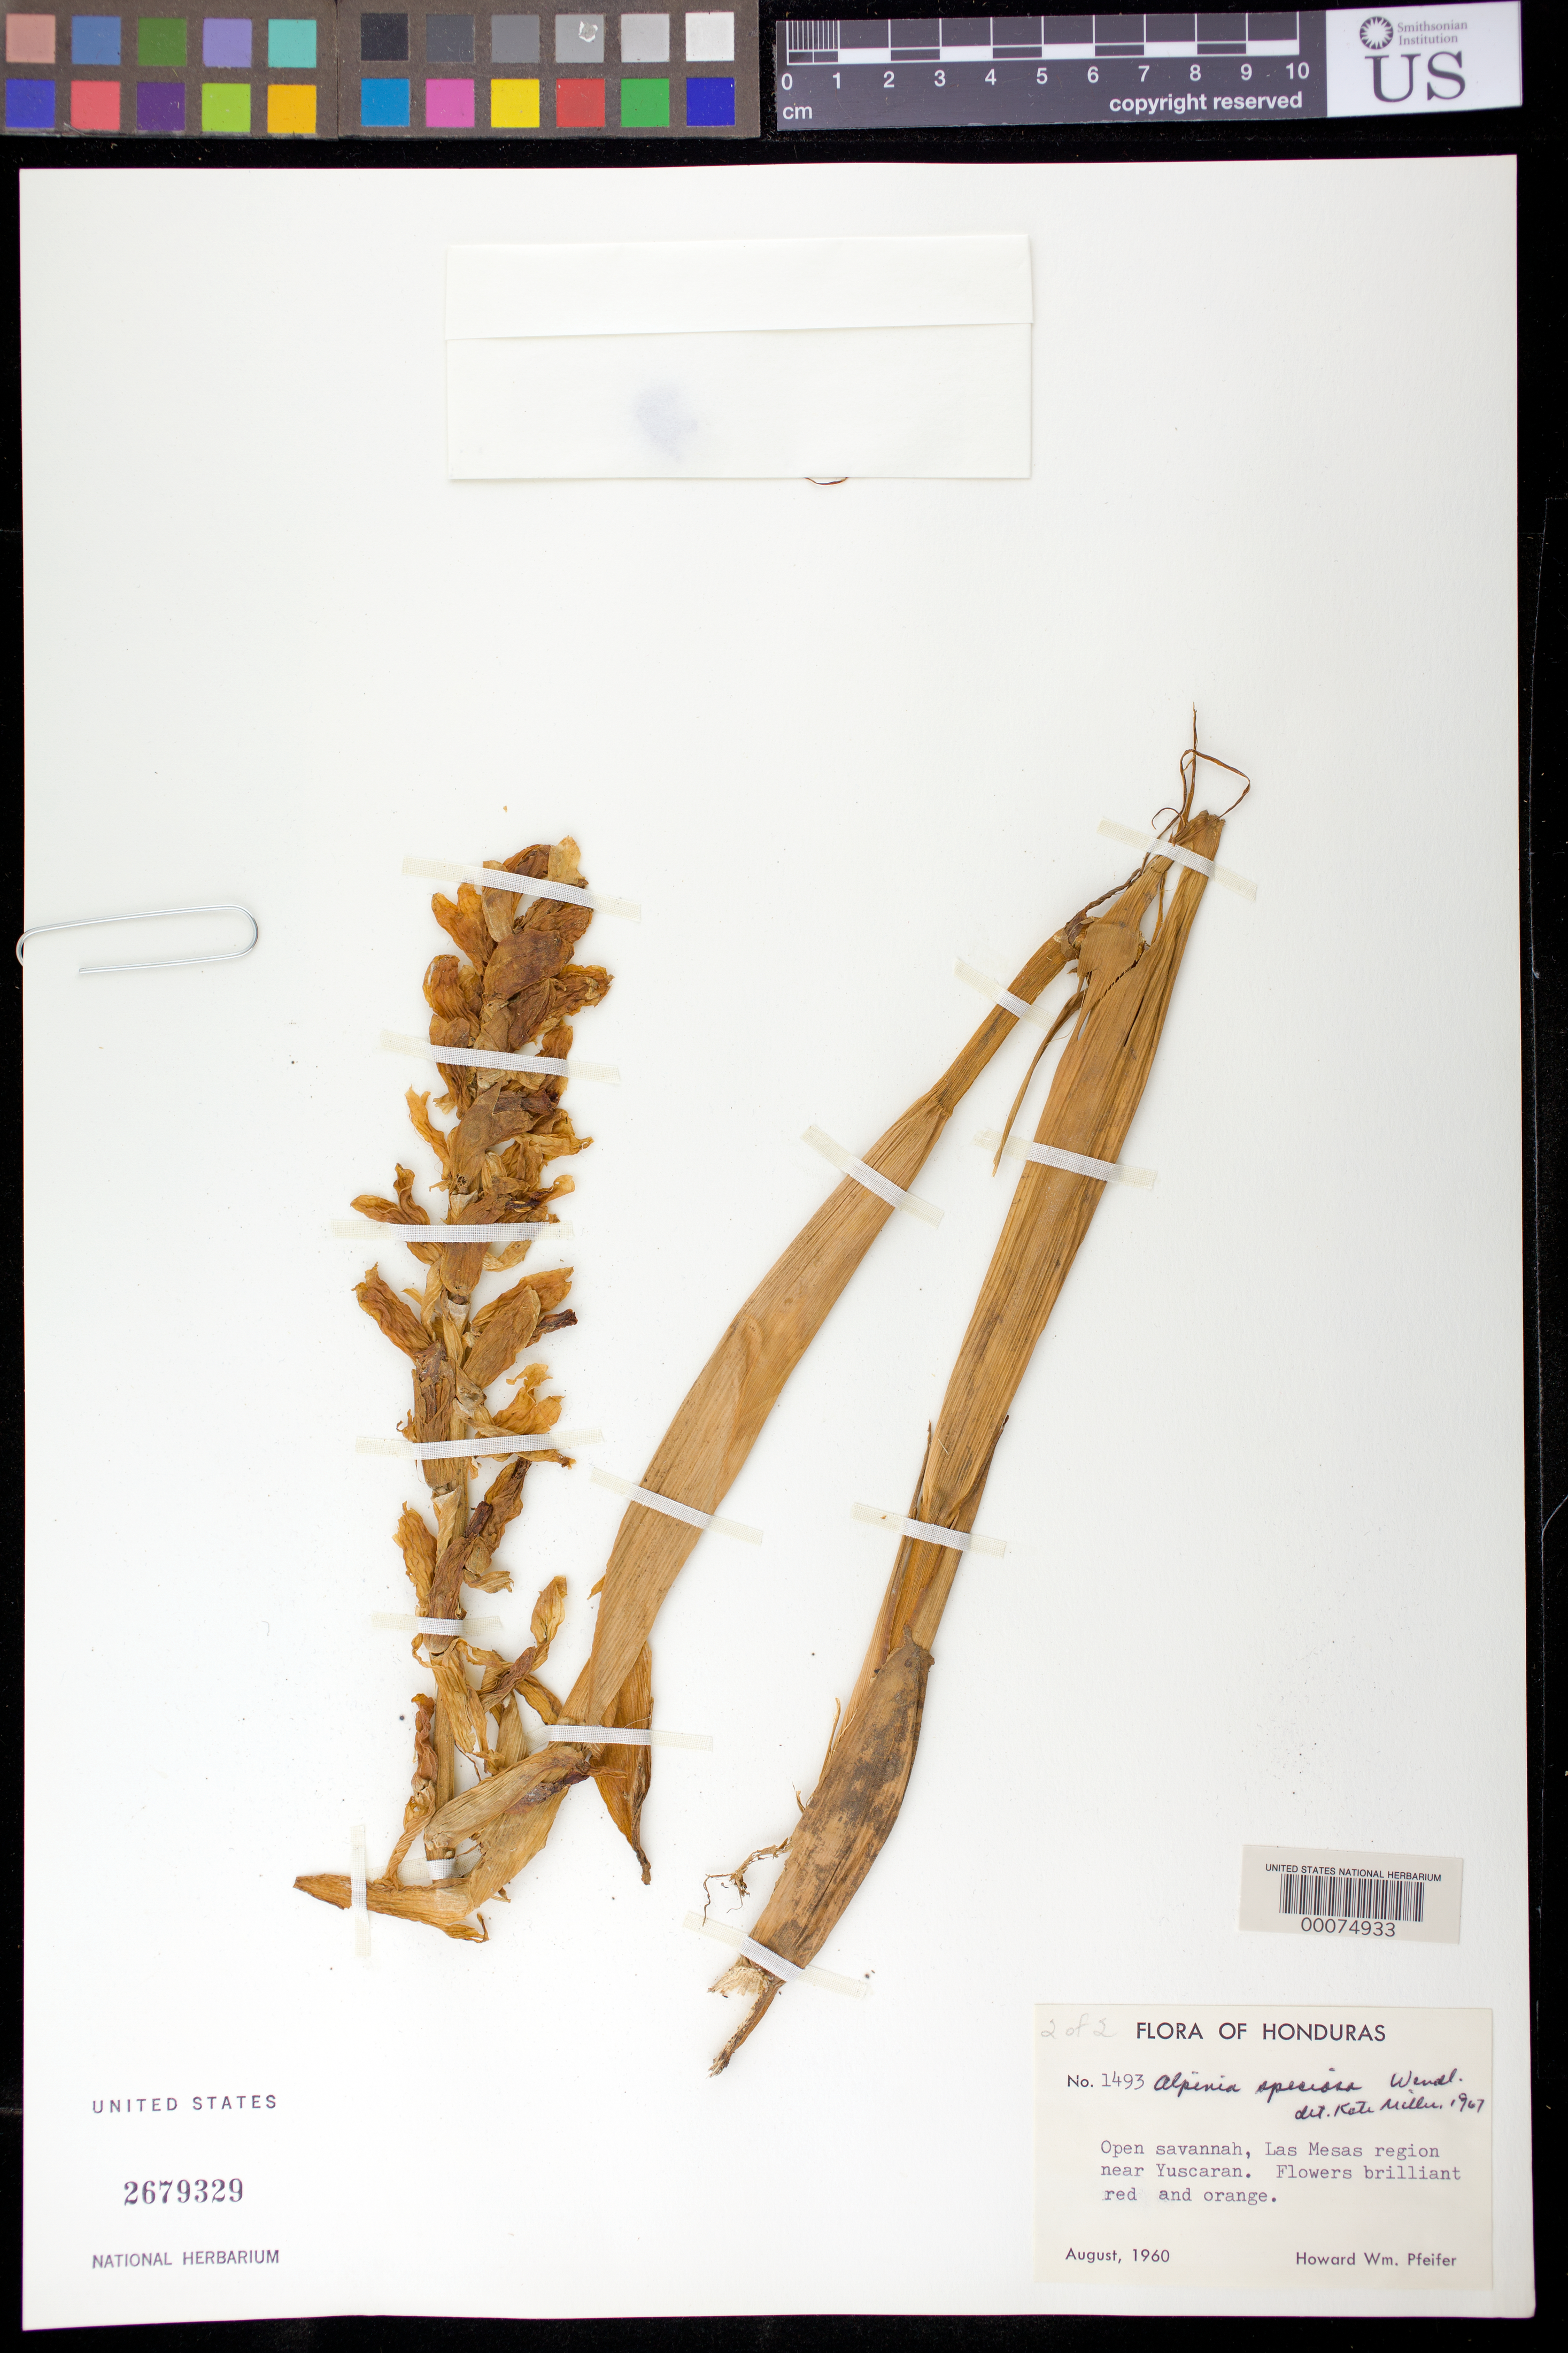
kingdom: Plantae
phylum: Tracheophyta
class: Liliopsida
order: Zingiberales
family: Zingiberaceae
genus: Alpinia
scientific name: Alpinia zerumbet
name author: (Pers.) B.L. Burtt & R.M. Sm.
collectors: H. W. Pfeifer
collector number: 1493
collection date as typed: Aug 1960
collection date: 1960-08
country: Honduras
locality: Las Mesas region near Yuscaran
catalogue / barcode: US 2679329-2